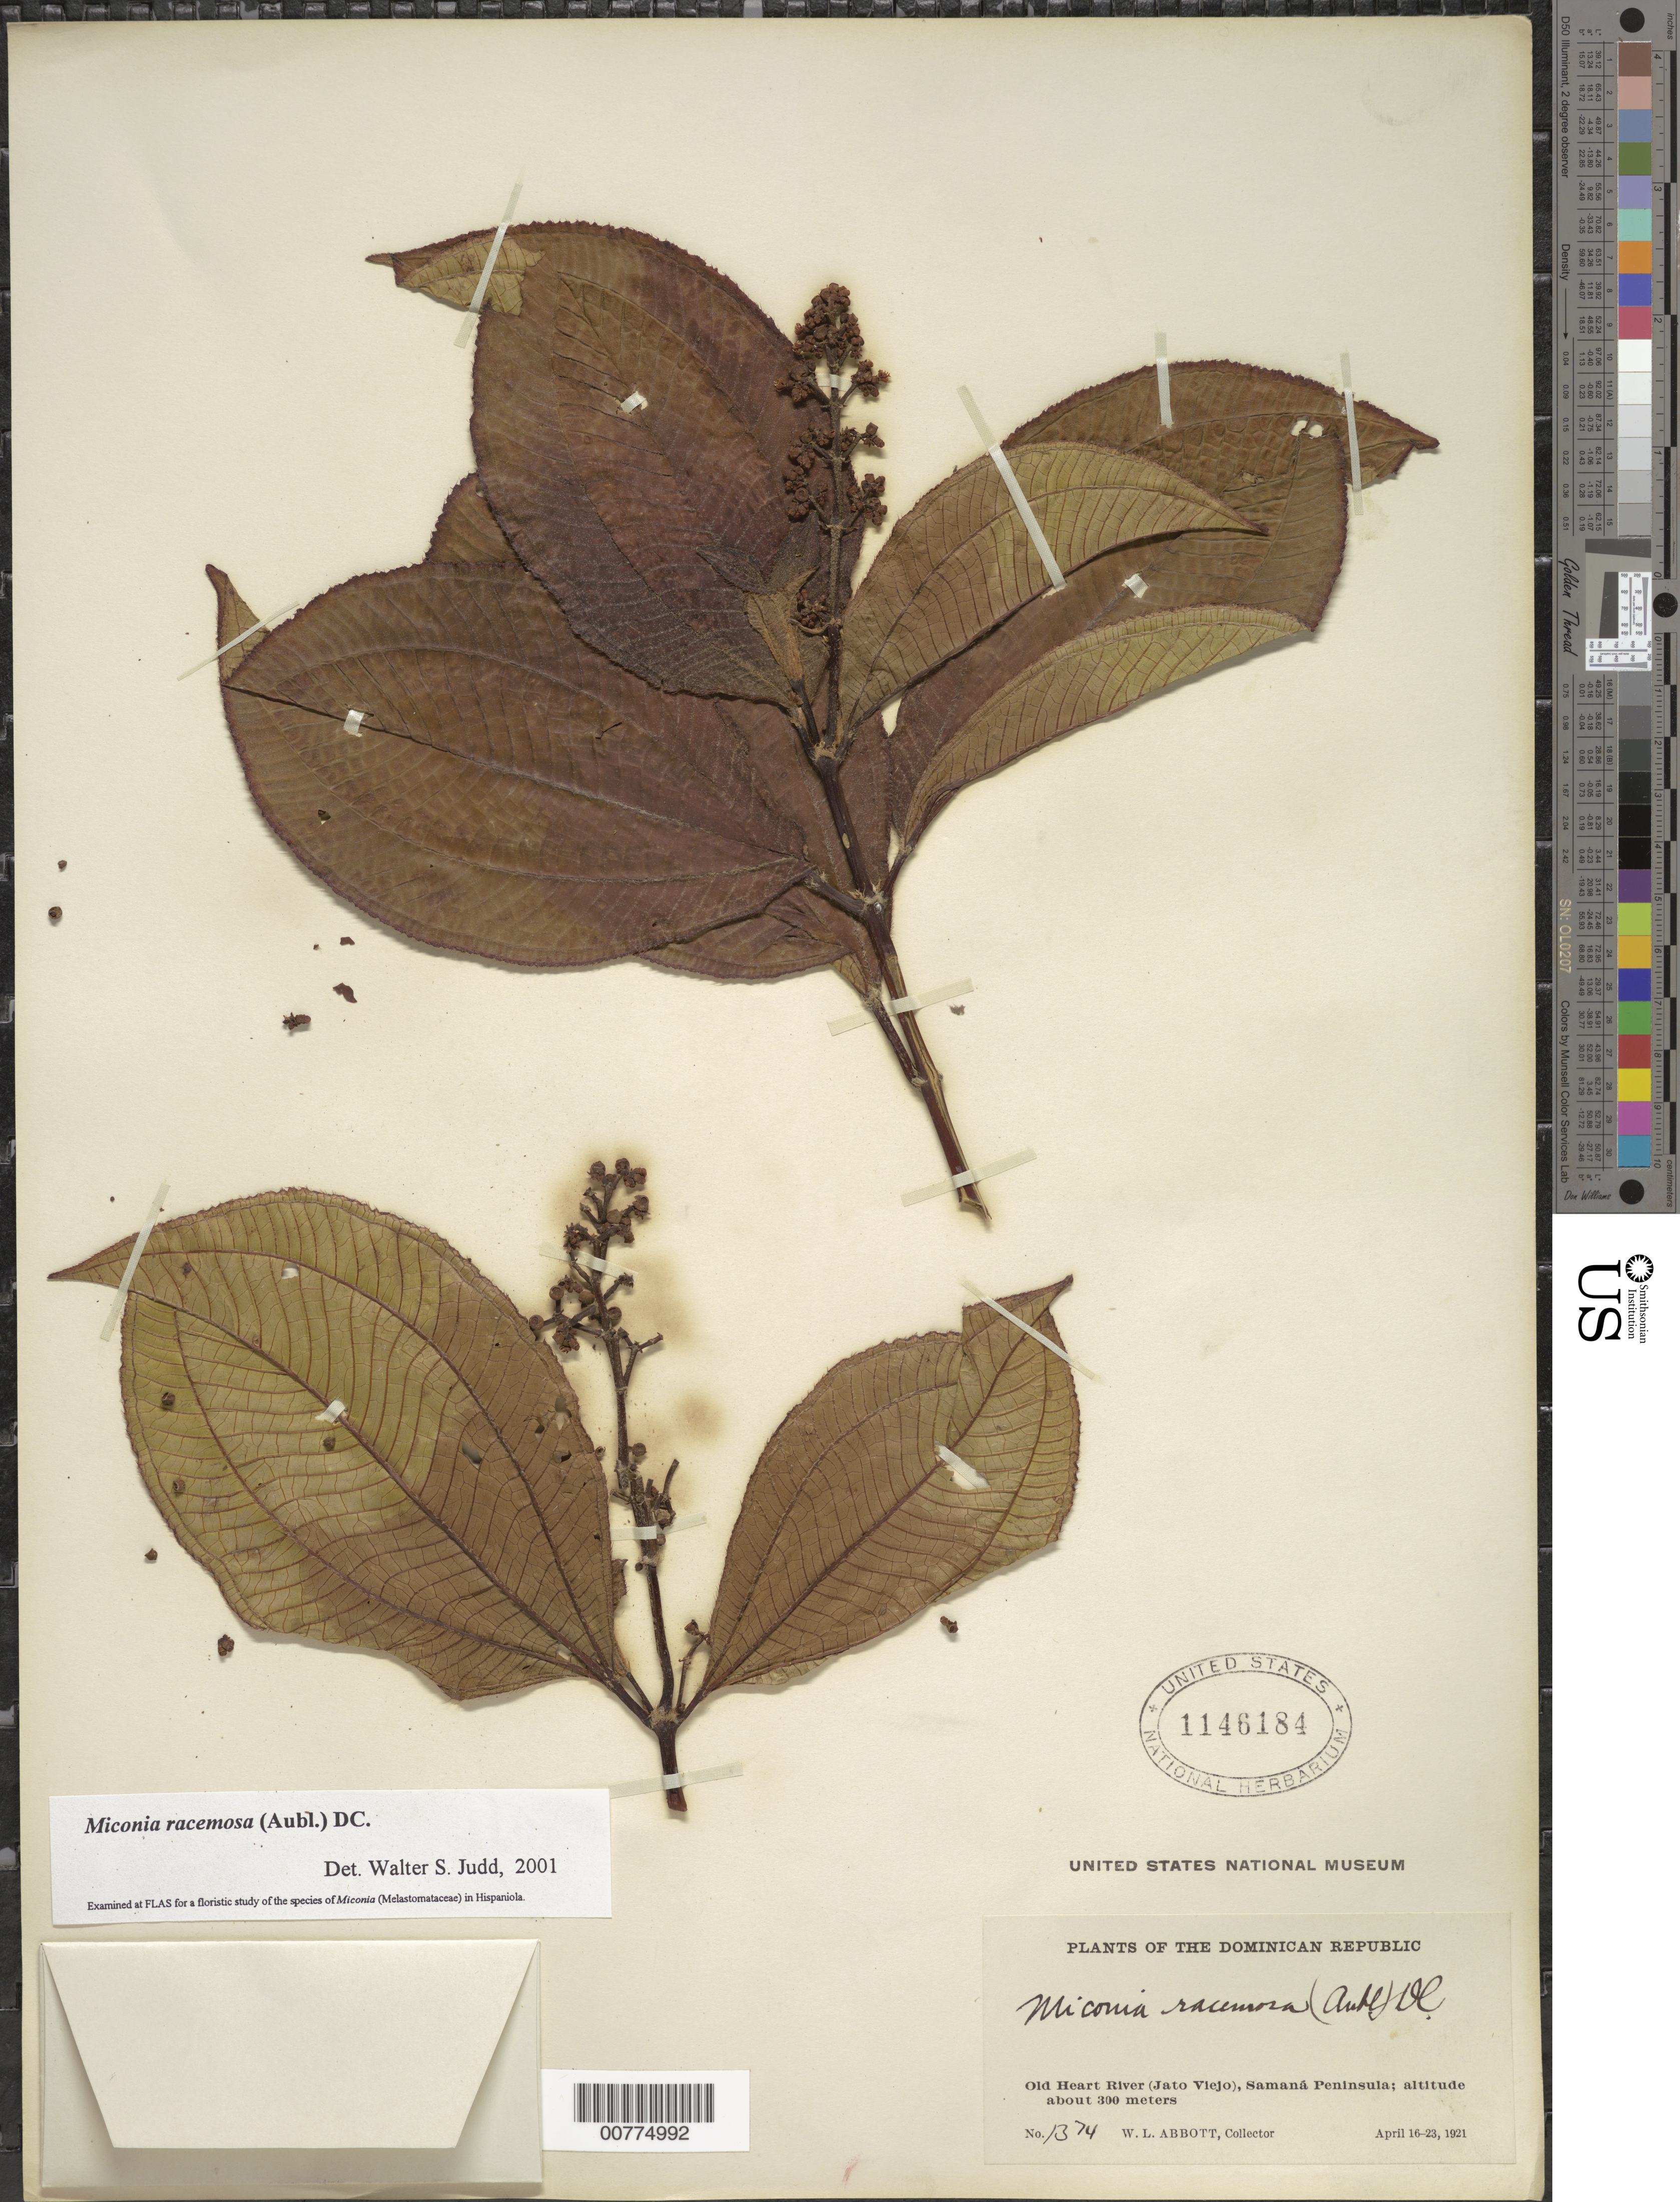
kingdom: Plantae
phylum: Tracheophyta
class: Magnoliopsida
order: Myrtales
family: Melastomataceae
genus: Miconia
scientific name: Miconia racemosa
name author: (Aubl.) DC.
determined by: Judd, Walter S.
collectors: W. L. Abbott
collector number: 1374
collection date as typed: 16 Apr 1910 to 23 Apr 1921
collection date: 1910-04-16/1921-04-23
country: Dominican Republic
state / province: Samana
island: Hispaniola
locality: Samaná Peninsula, Old Heart River (Jato Viejo).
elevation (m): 300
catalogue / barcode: US 1146184